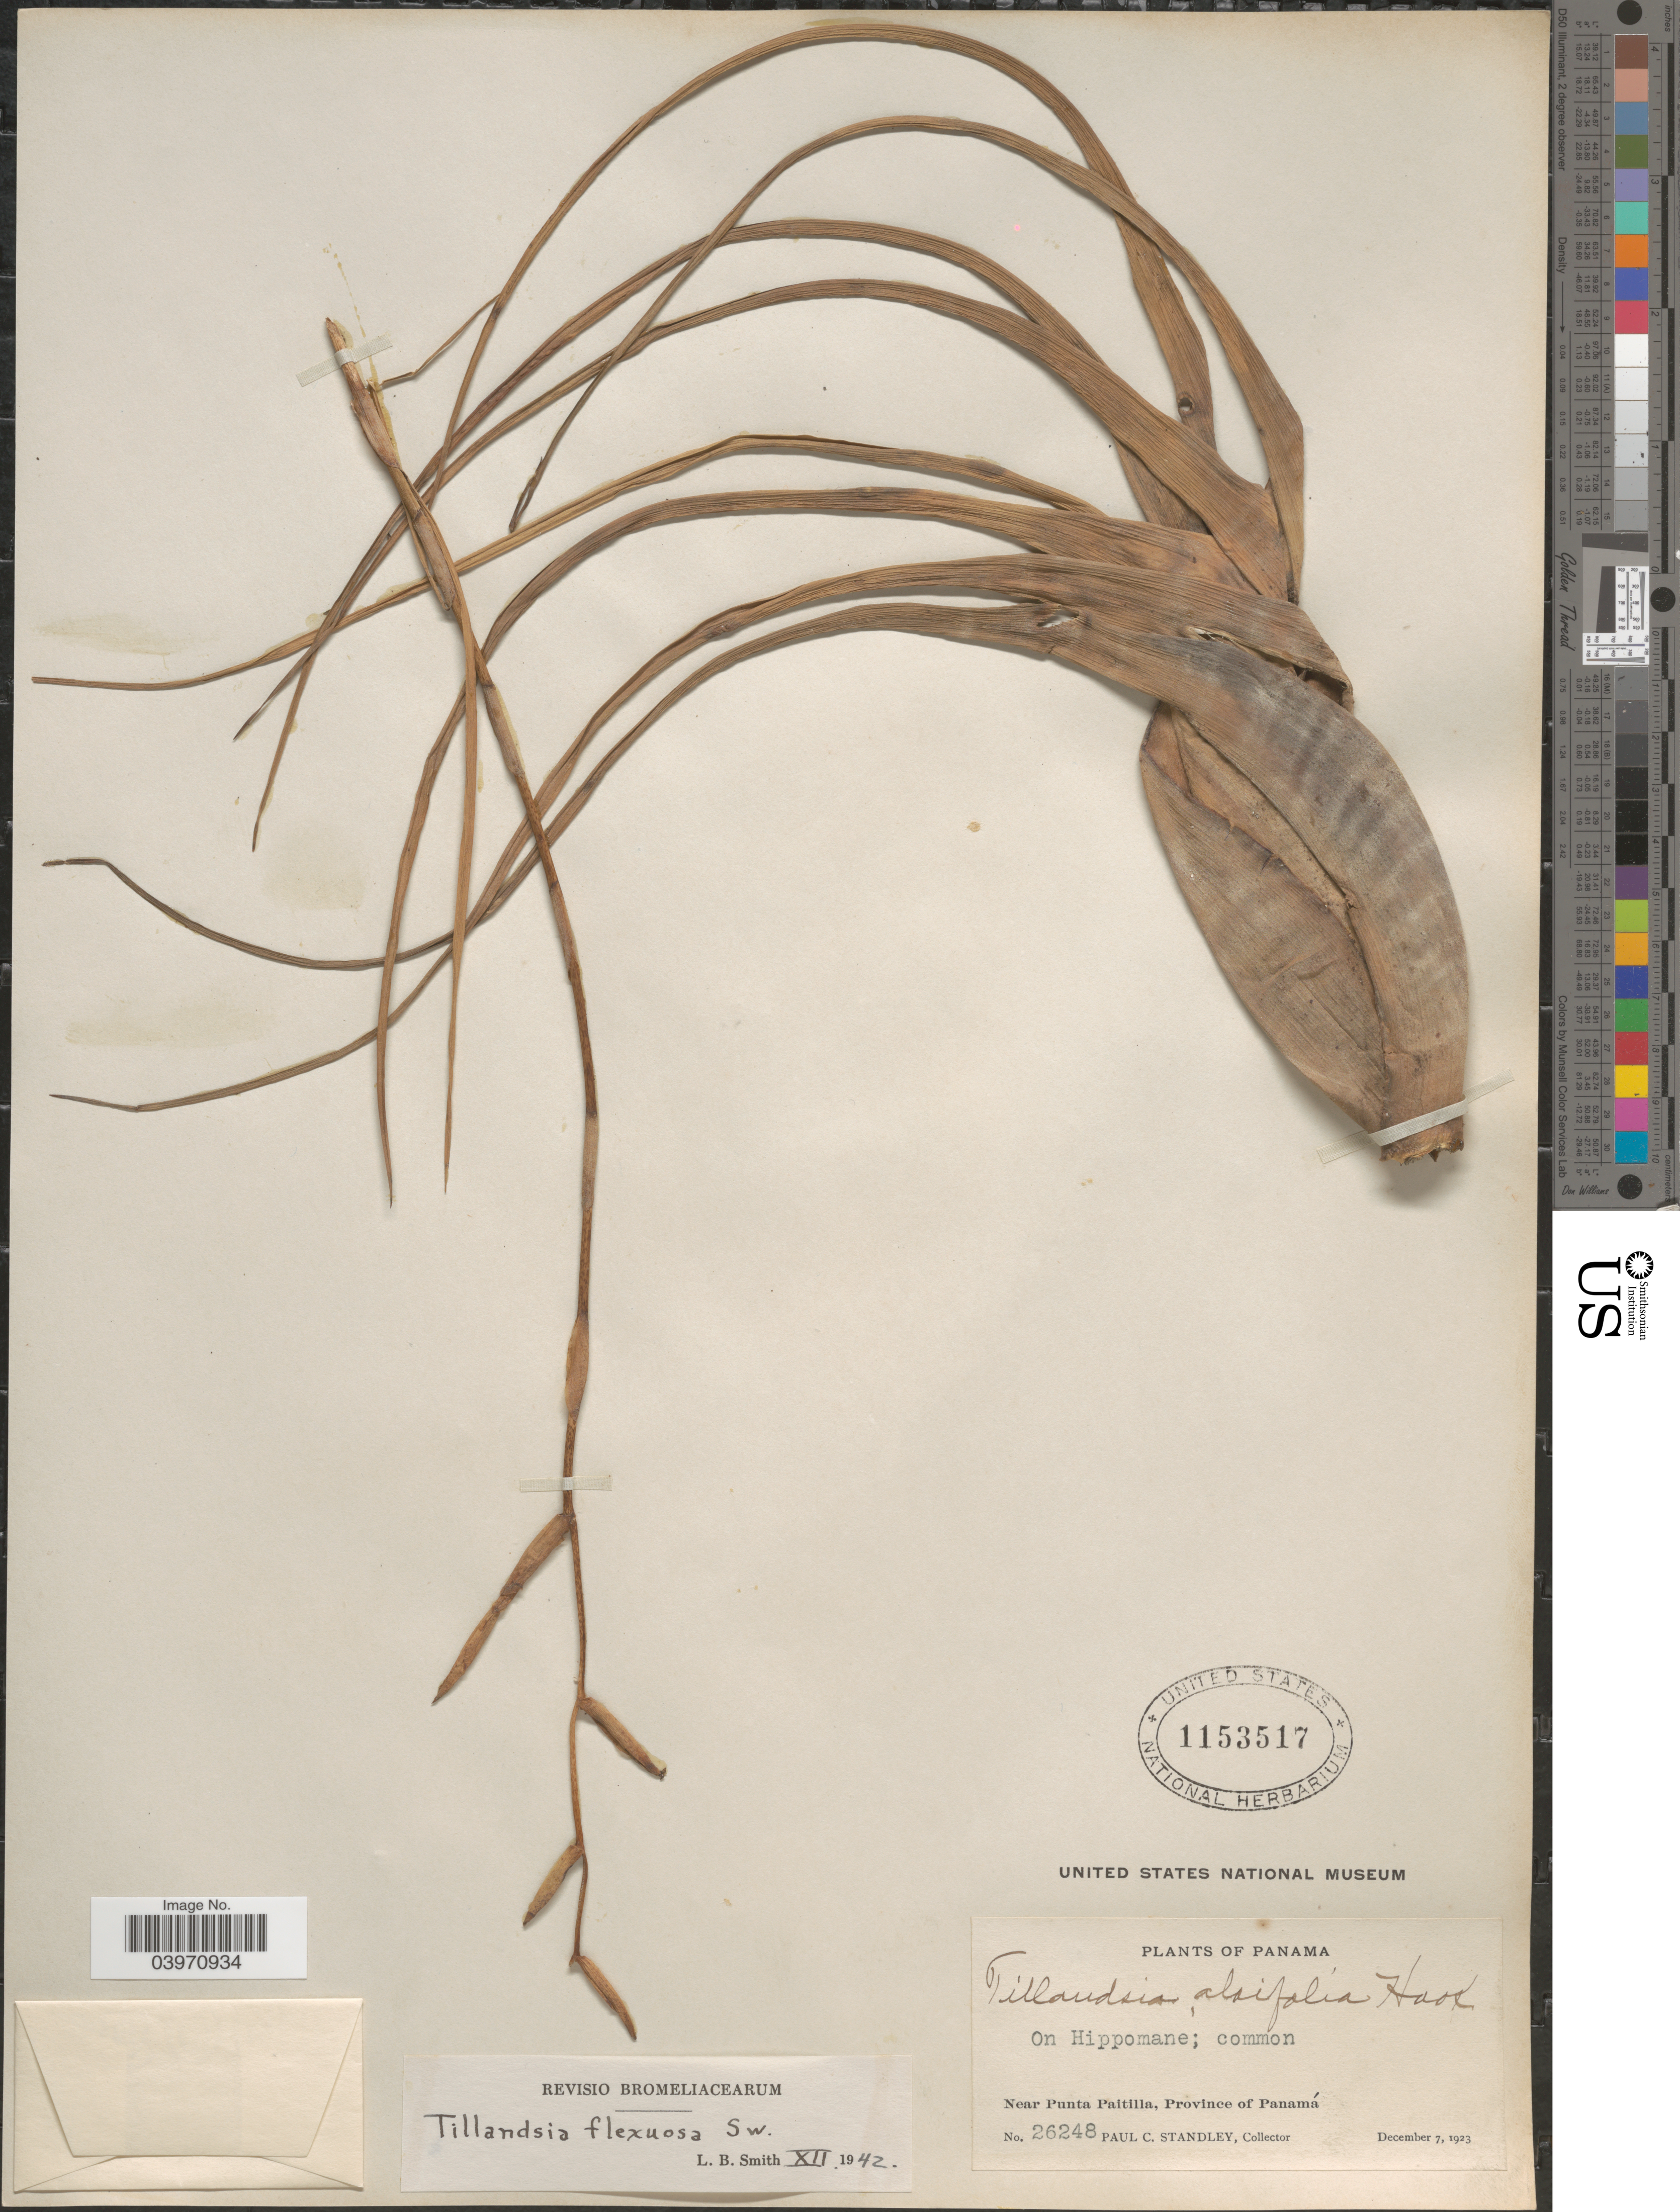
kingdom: Plantae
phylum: Tracheophyta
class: Liliopsida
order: Poales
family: Bromeliaceae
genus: Tillandsia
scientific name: Tillandsia flexuosa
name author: Sw.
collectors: P. C. Standley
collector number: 26248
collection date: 1923-12-07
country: Panama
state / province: Panamá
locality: On Hippomane. Near Punta Paitilla.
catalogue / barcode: US 1153517